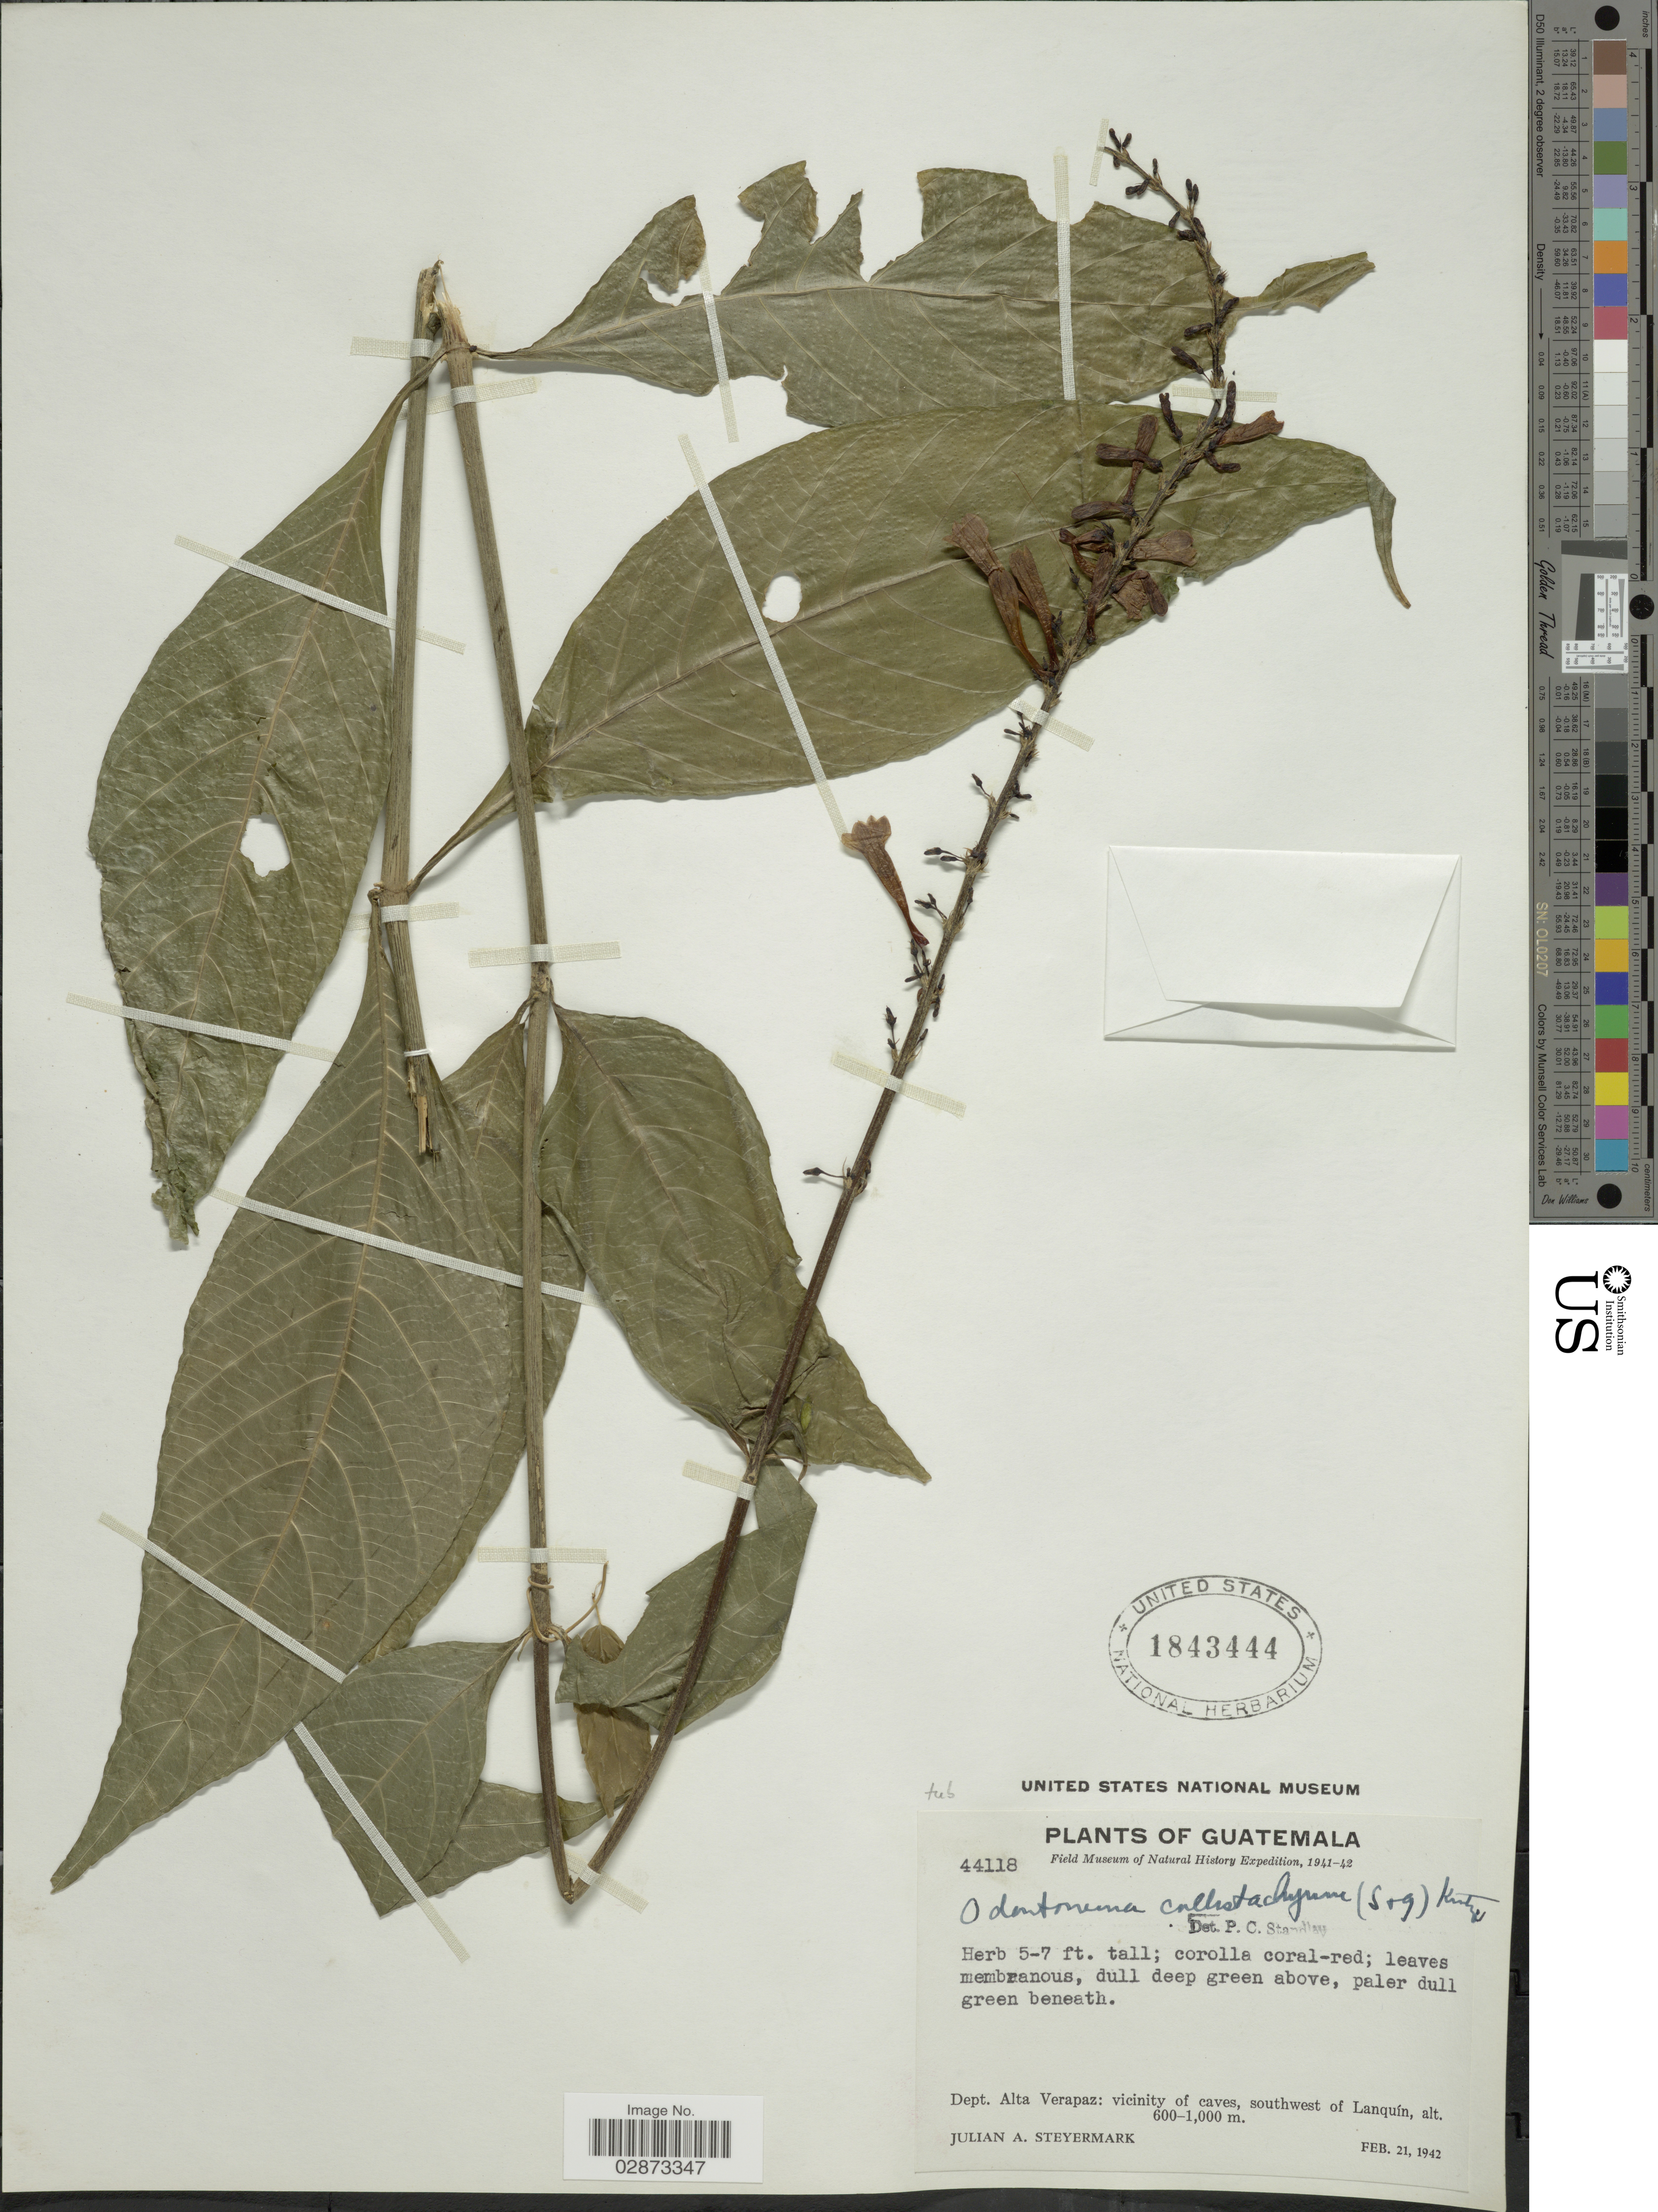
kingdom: Plantae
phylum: Tracheophyta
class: Magnoliopsida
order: Lamiales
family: Acanthaceae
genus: Odontonema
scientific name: Odontonema callistachyum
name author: (Schltdl. & Cham.) Kuntze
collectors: J. Steyermark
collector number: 44118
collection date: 1942-02-21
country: Guatemala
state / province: Alta Verapaz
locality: Dept. Alta Verapaz: vicinity of caves, southwest of Lanquín.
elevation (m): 600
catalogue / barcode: US 1843444